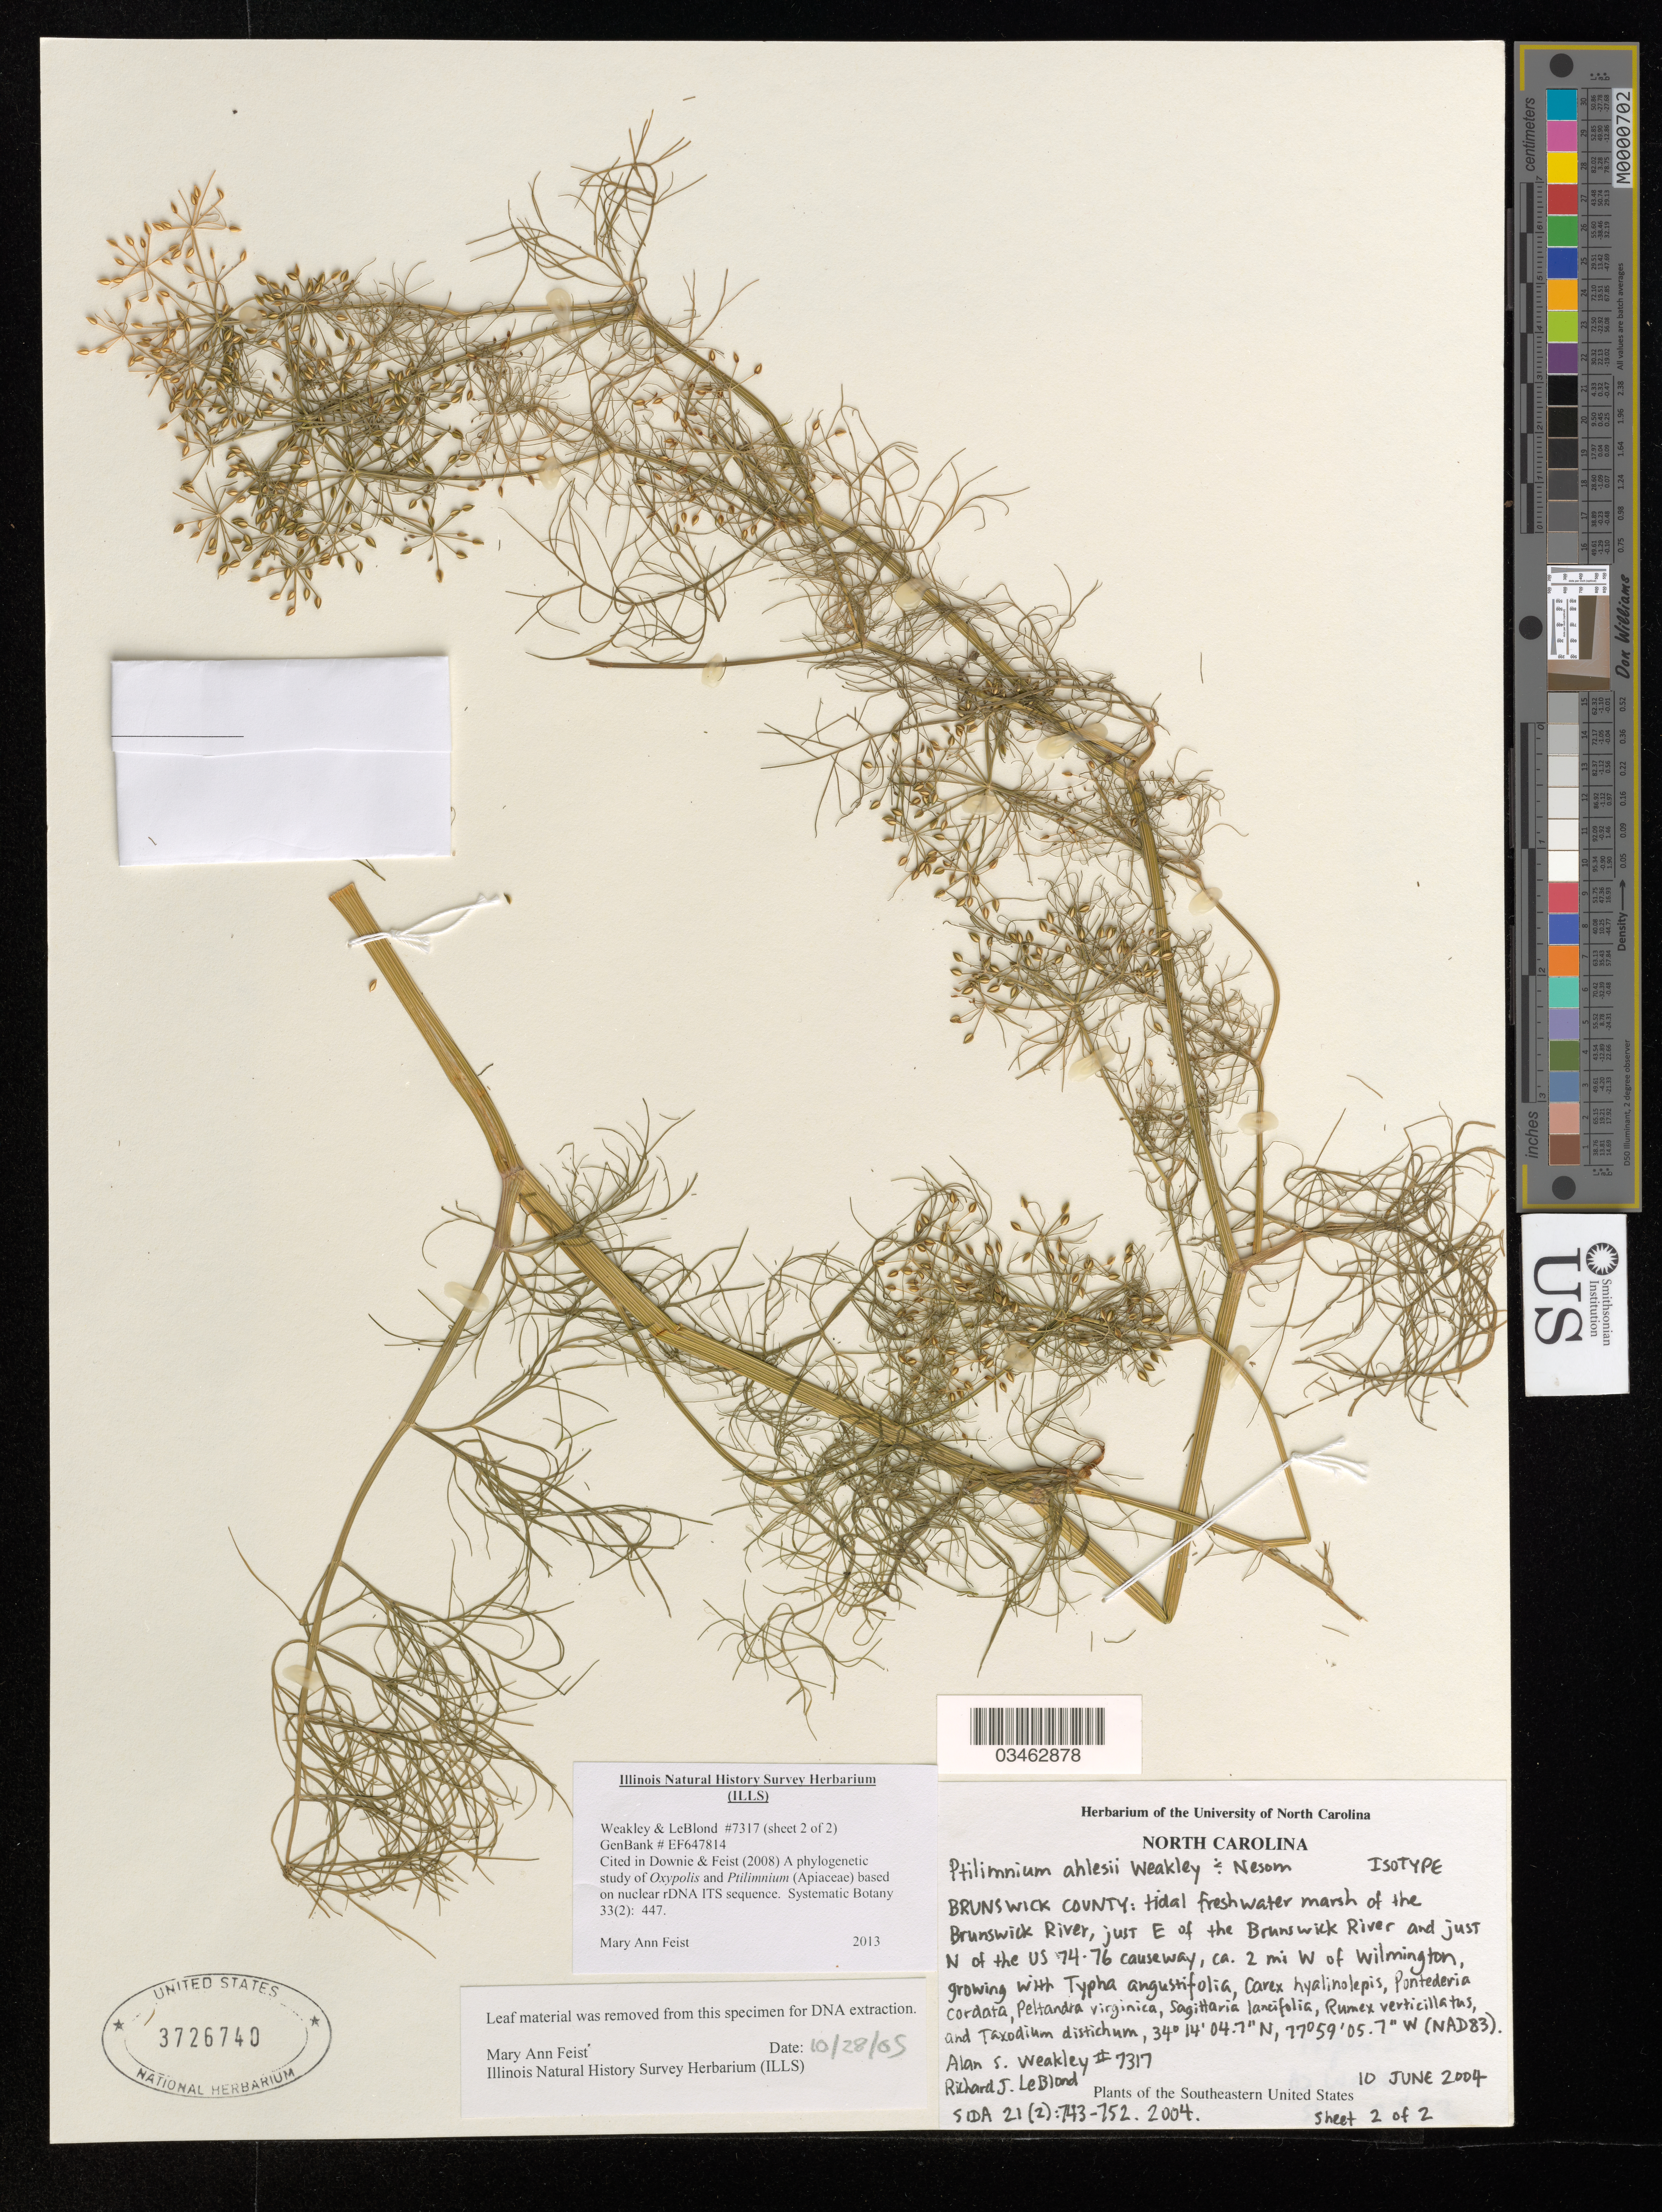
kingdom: Plantae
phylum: Tracheophyta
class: Magnoliopsida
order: Apiales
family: Apiaceae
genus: Ptilimnium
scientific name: Ptilimnium ahlesii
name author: Weakley & G.L. Nesom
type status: Isotype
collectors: A. S. Weakley & R. J. LeBlond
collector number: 7317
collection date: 2004-06-10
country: United States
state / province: North Carolina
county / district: Brunswick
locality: Brunswick River, just E of the Brunswick River and just N of the US 74-76 causeway, ca. 2 mi W of Wilmington.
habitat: tidal freshwater marsh; growing with Typha angustifolia, Carex hyalnolepis, Pontederia cordata, Peltandra virginica, Sagittaria lancifolia, Rumex verticillatus, and Taxodium distichum.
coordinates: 34 14 04.7 N, 77 59' 05.7 W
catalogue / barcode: US 3726740